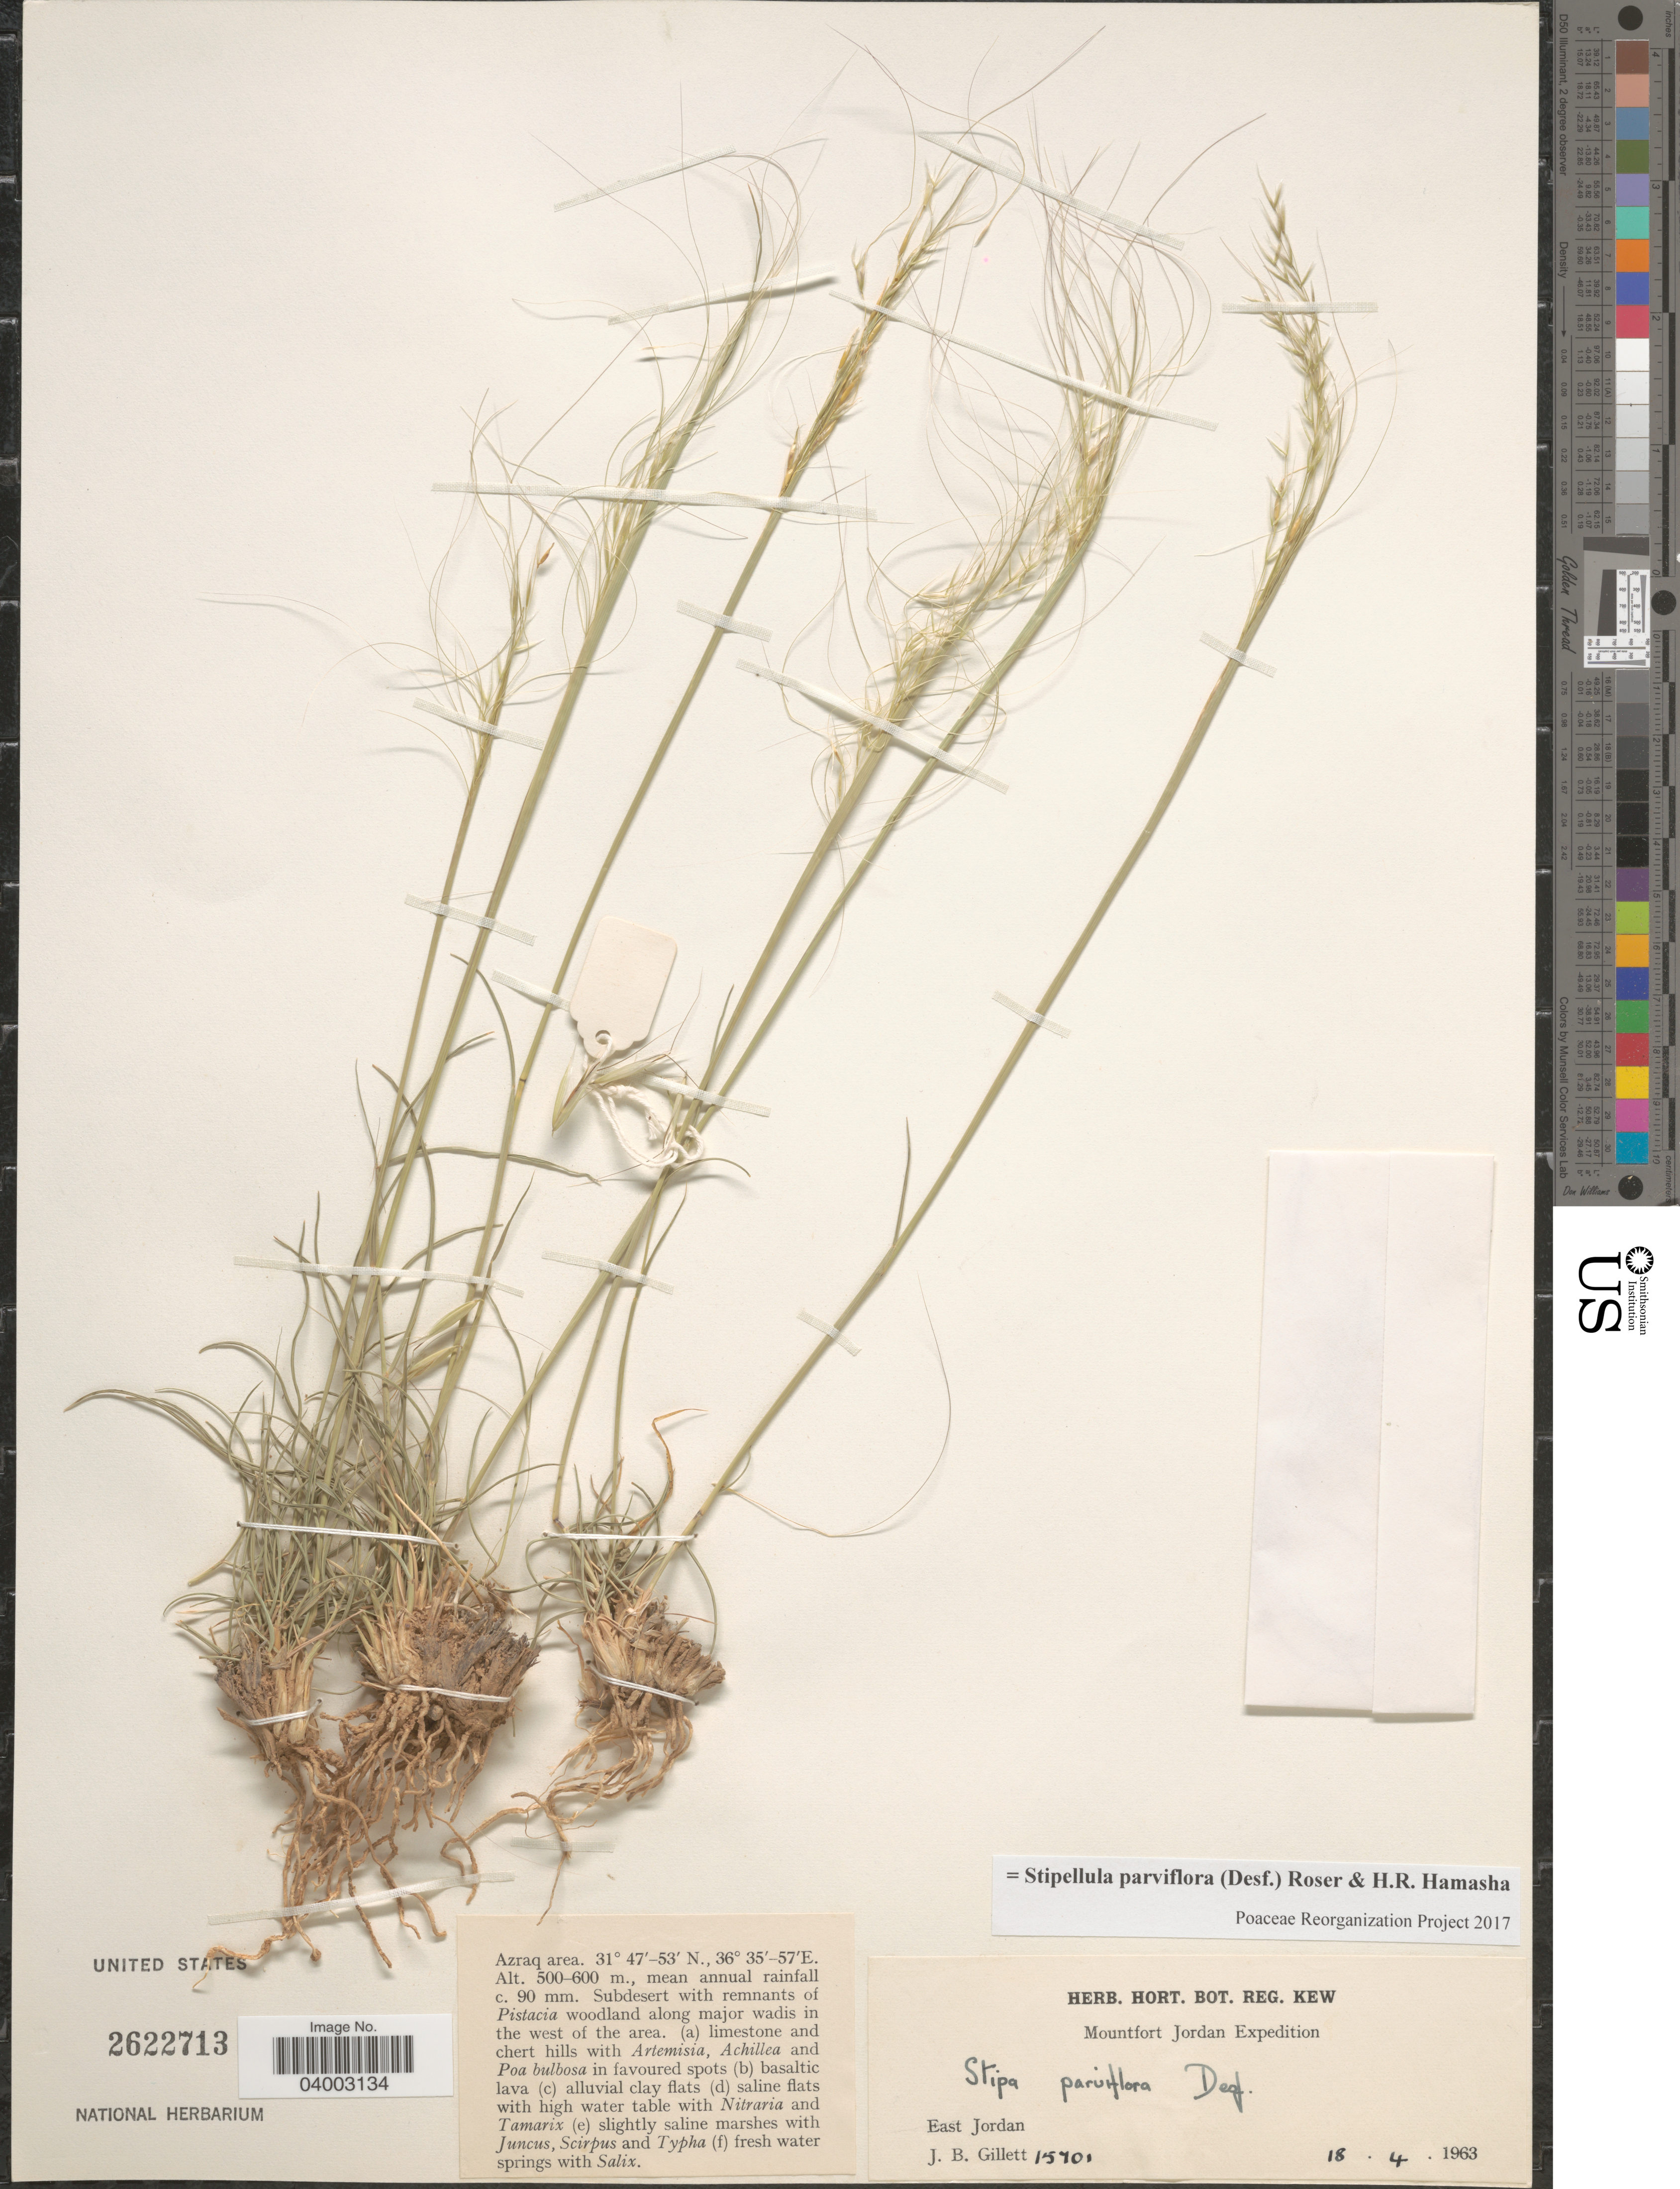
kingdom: Plantae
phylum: Tracheophyta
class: Liliopsida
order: Poales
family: Poaceae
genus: Stipellula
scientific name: Stipellula parviflora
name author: (Desf.) Röser & H. R. Hamasha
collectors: J. B. Gillett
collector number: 15701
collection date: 1963-04-18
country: Jordan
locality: East Jordan. Azraq area. Subdesert with remnants of Pistacia woodland along major wadis in the west of the area.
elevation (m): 500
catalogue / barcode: US 2622713